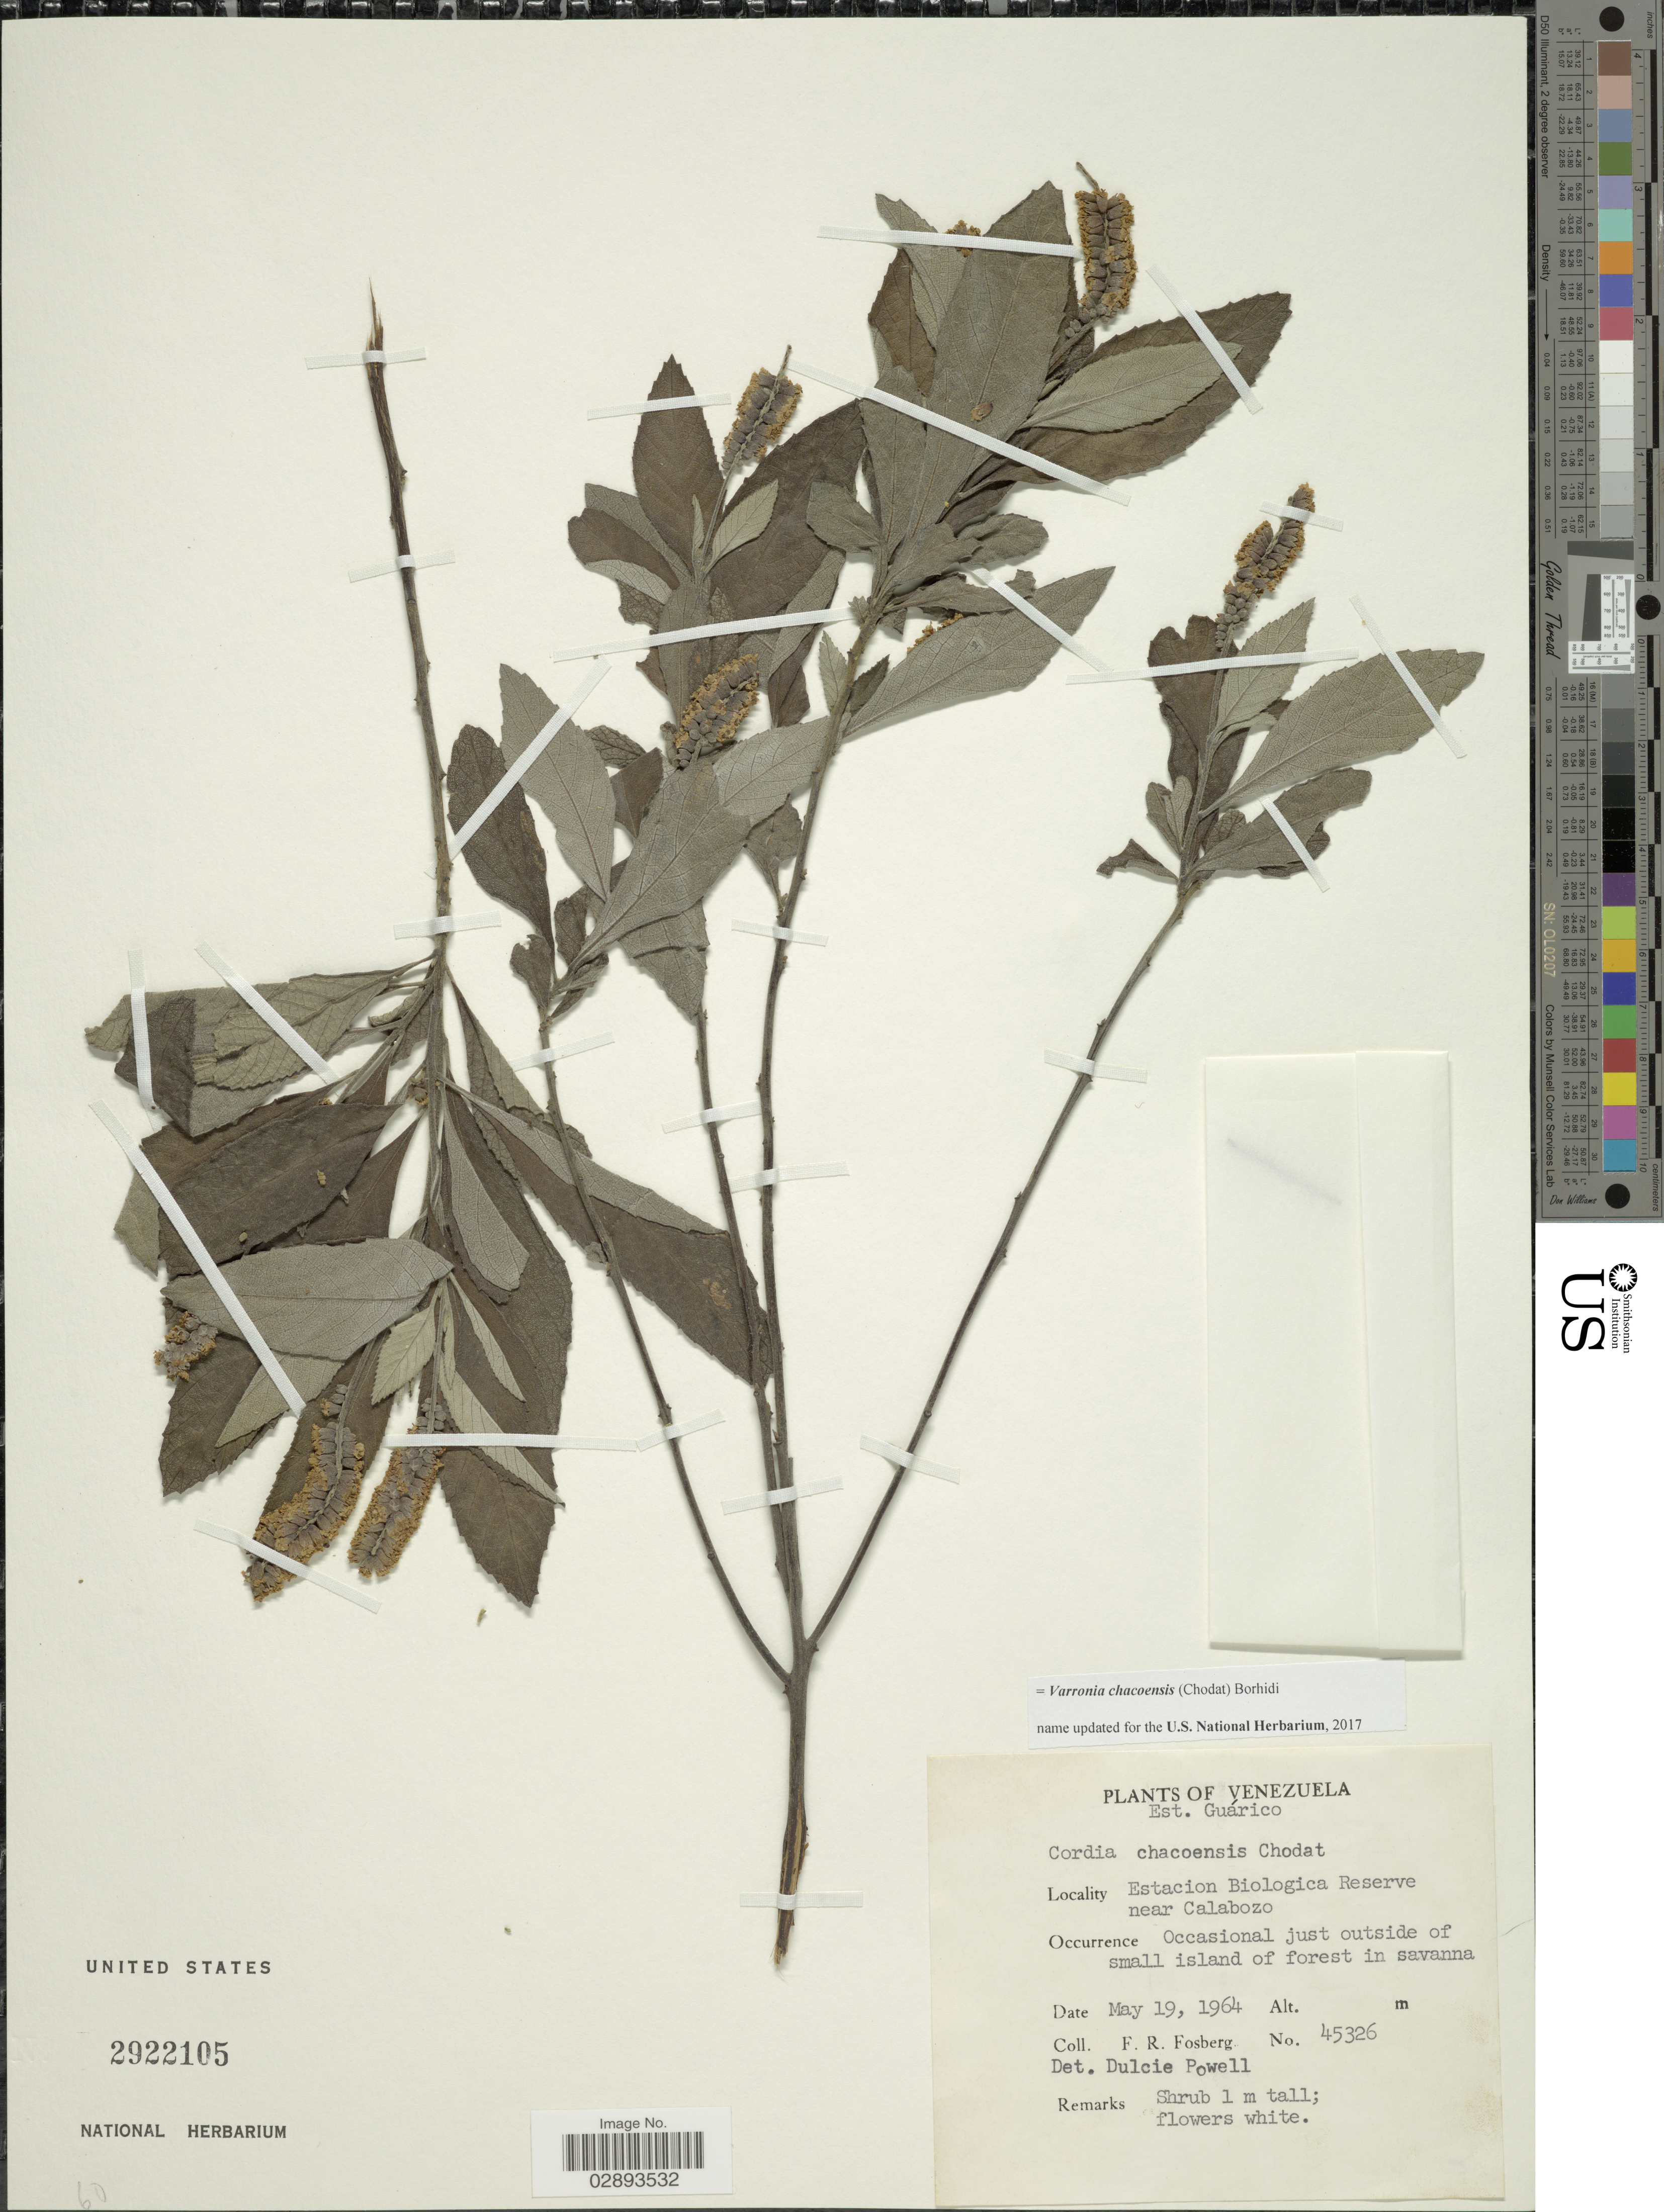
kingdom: Plantae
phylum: Tracheophyta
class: Magnoliopsida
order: Boraginales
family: Cordiaceae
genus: Varronia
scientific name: Varronia chacoensis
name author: (Chodat) Borhidi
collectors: F. R. Fosberg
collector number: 45326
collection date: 1965-05-19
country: Venezuela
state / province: Guárico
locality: Est. Guárico, Estacion Biologica Reserve near Calabozo.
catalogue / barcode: US 2922105